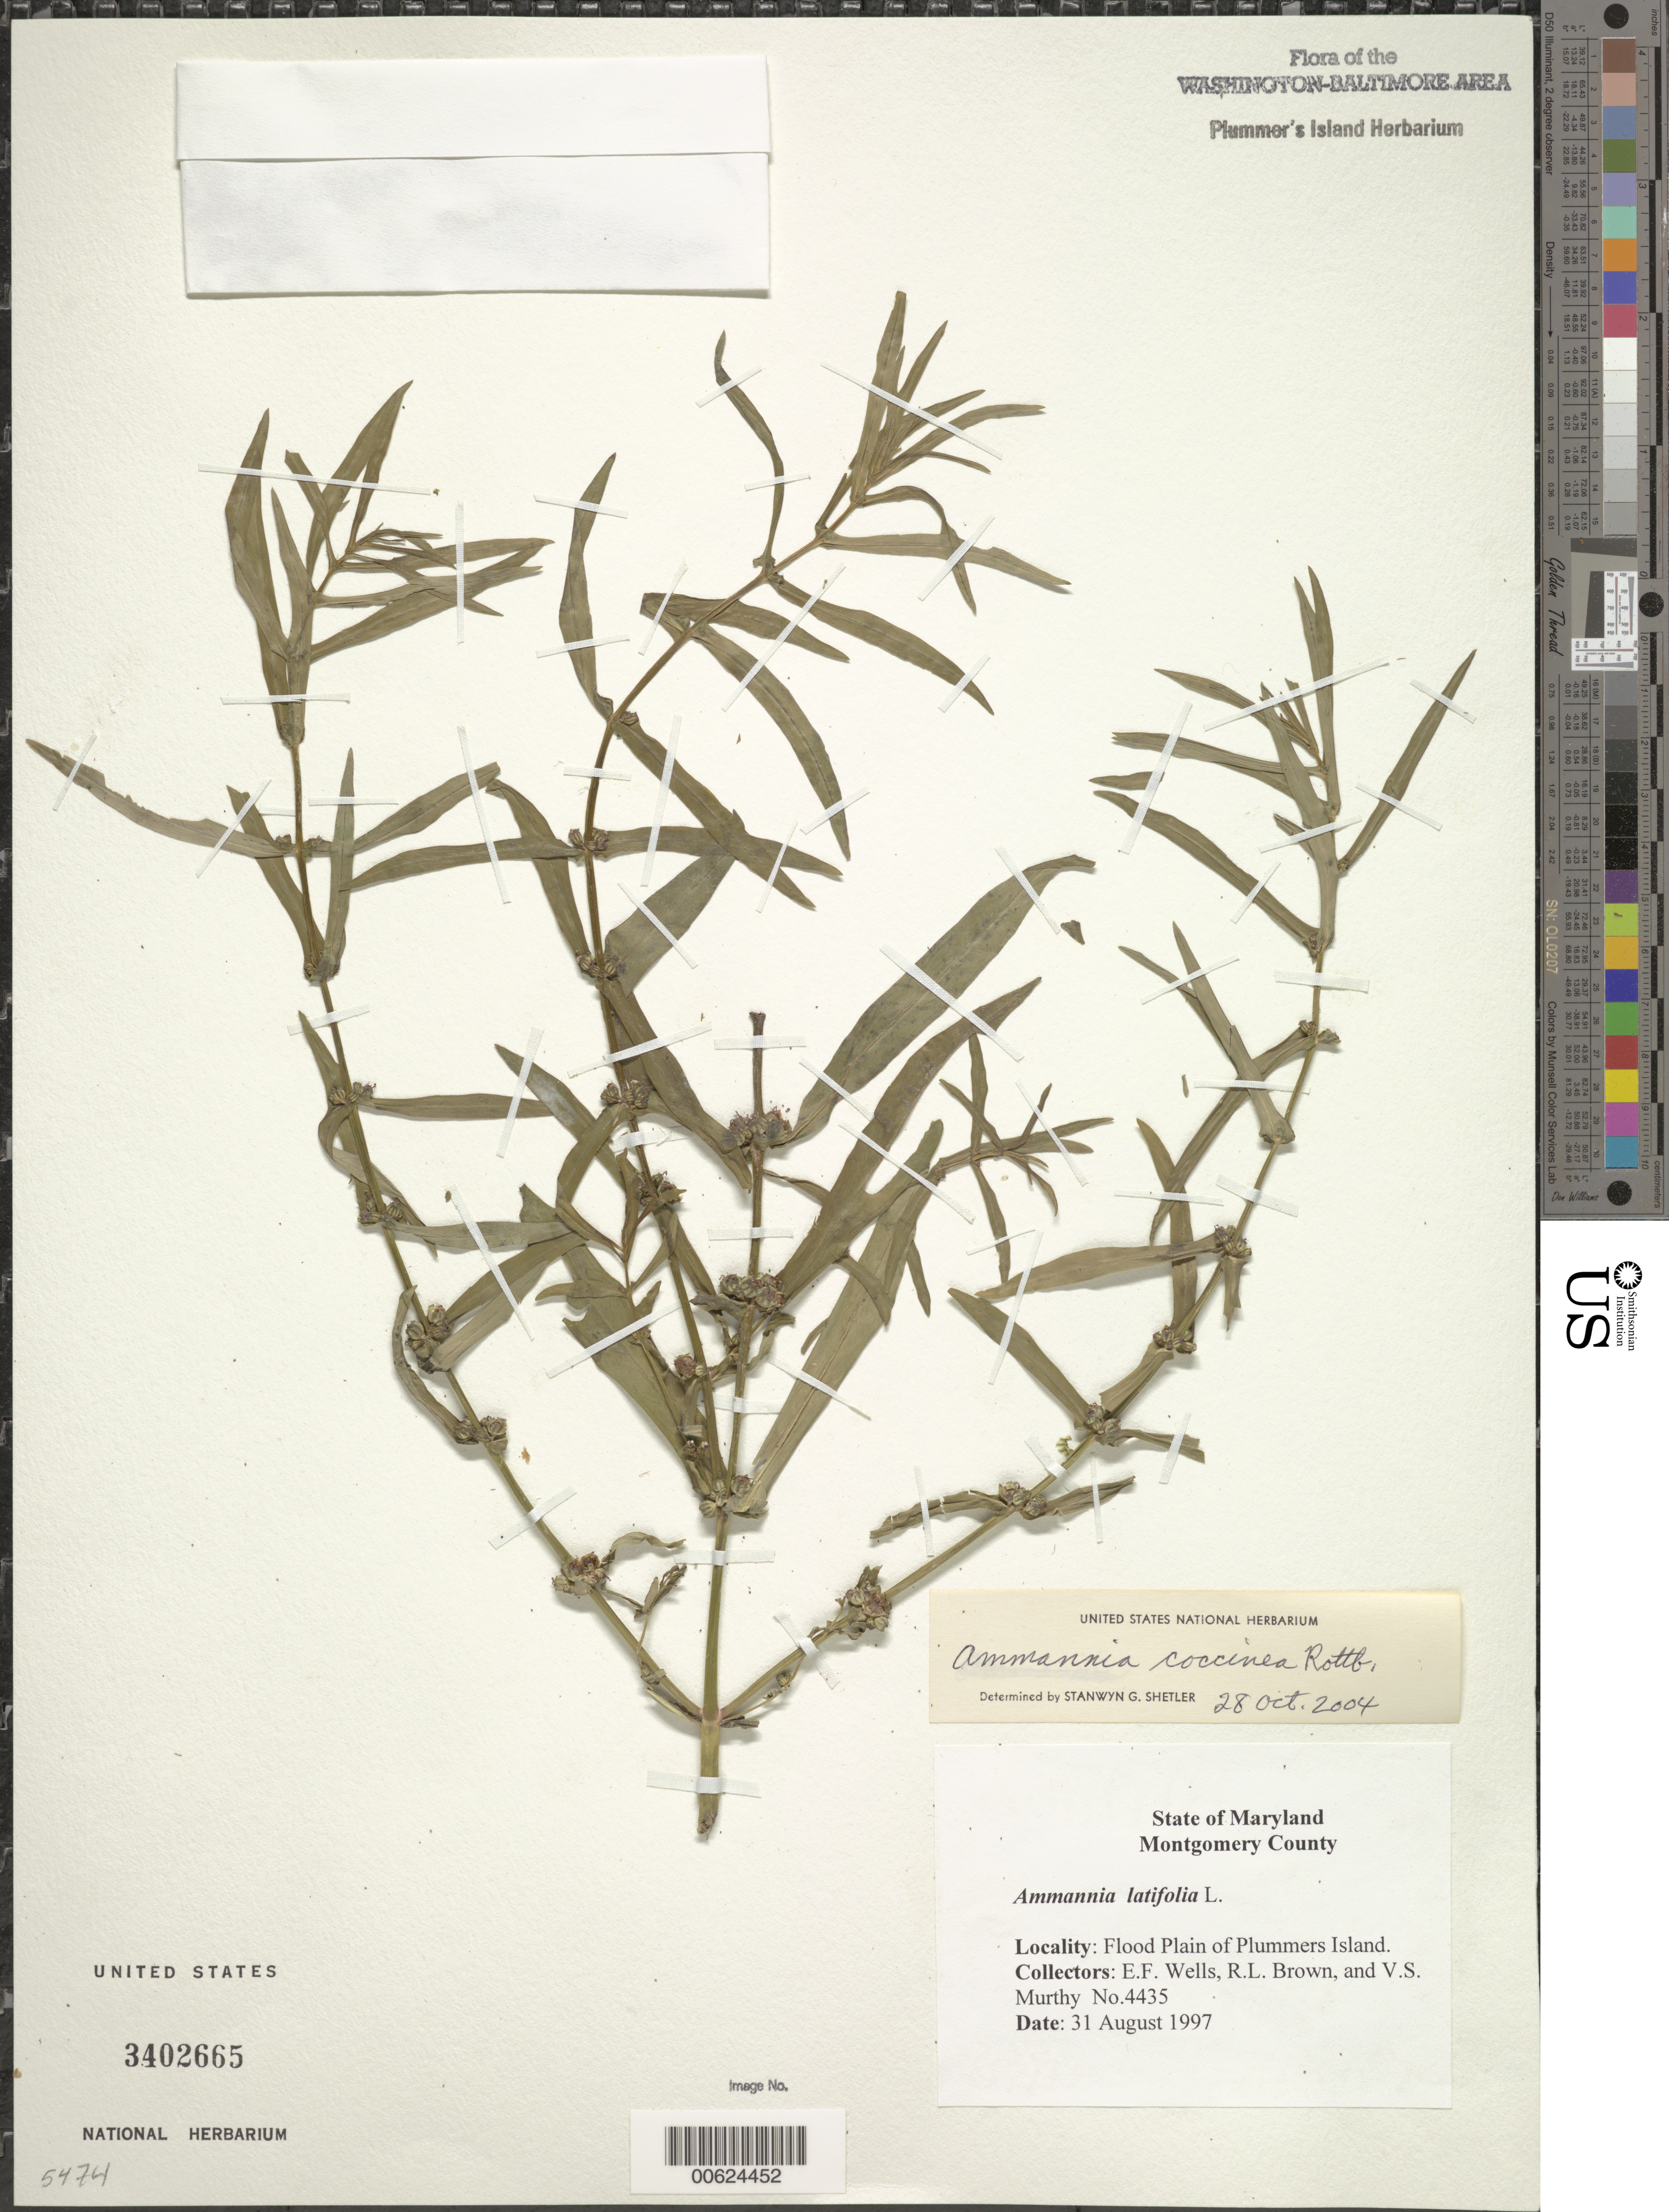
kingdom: Plantae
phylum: Tracheophyta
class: Magnoliopsida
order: Myrtales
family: Lythraceae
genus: Ammannia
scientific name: Ammannia latifolia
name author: L.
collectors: E. F. Wells, R. L. Brown & V. S. Murthy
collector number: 4435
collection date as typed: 31 Aug 1997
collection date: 1997-08-31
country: United States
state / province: Maryland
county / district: Montgomery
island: Plummers Island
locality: Flood plain of Plummers Island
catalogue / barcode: US 3402665